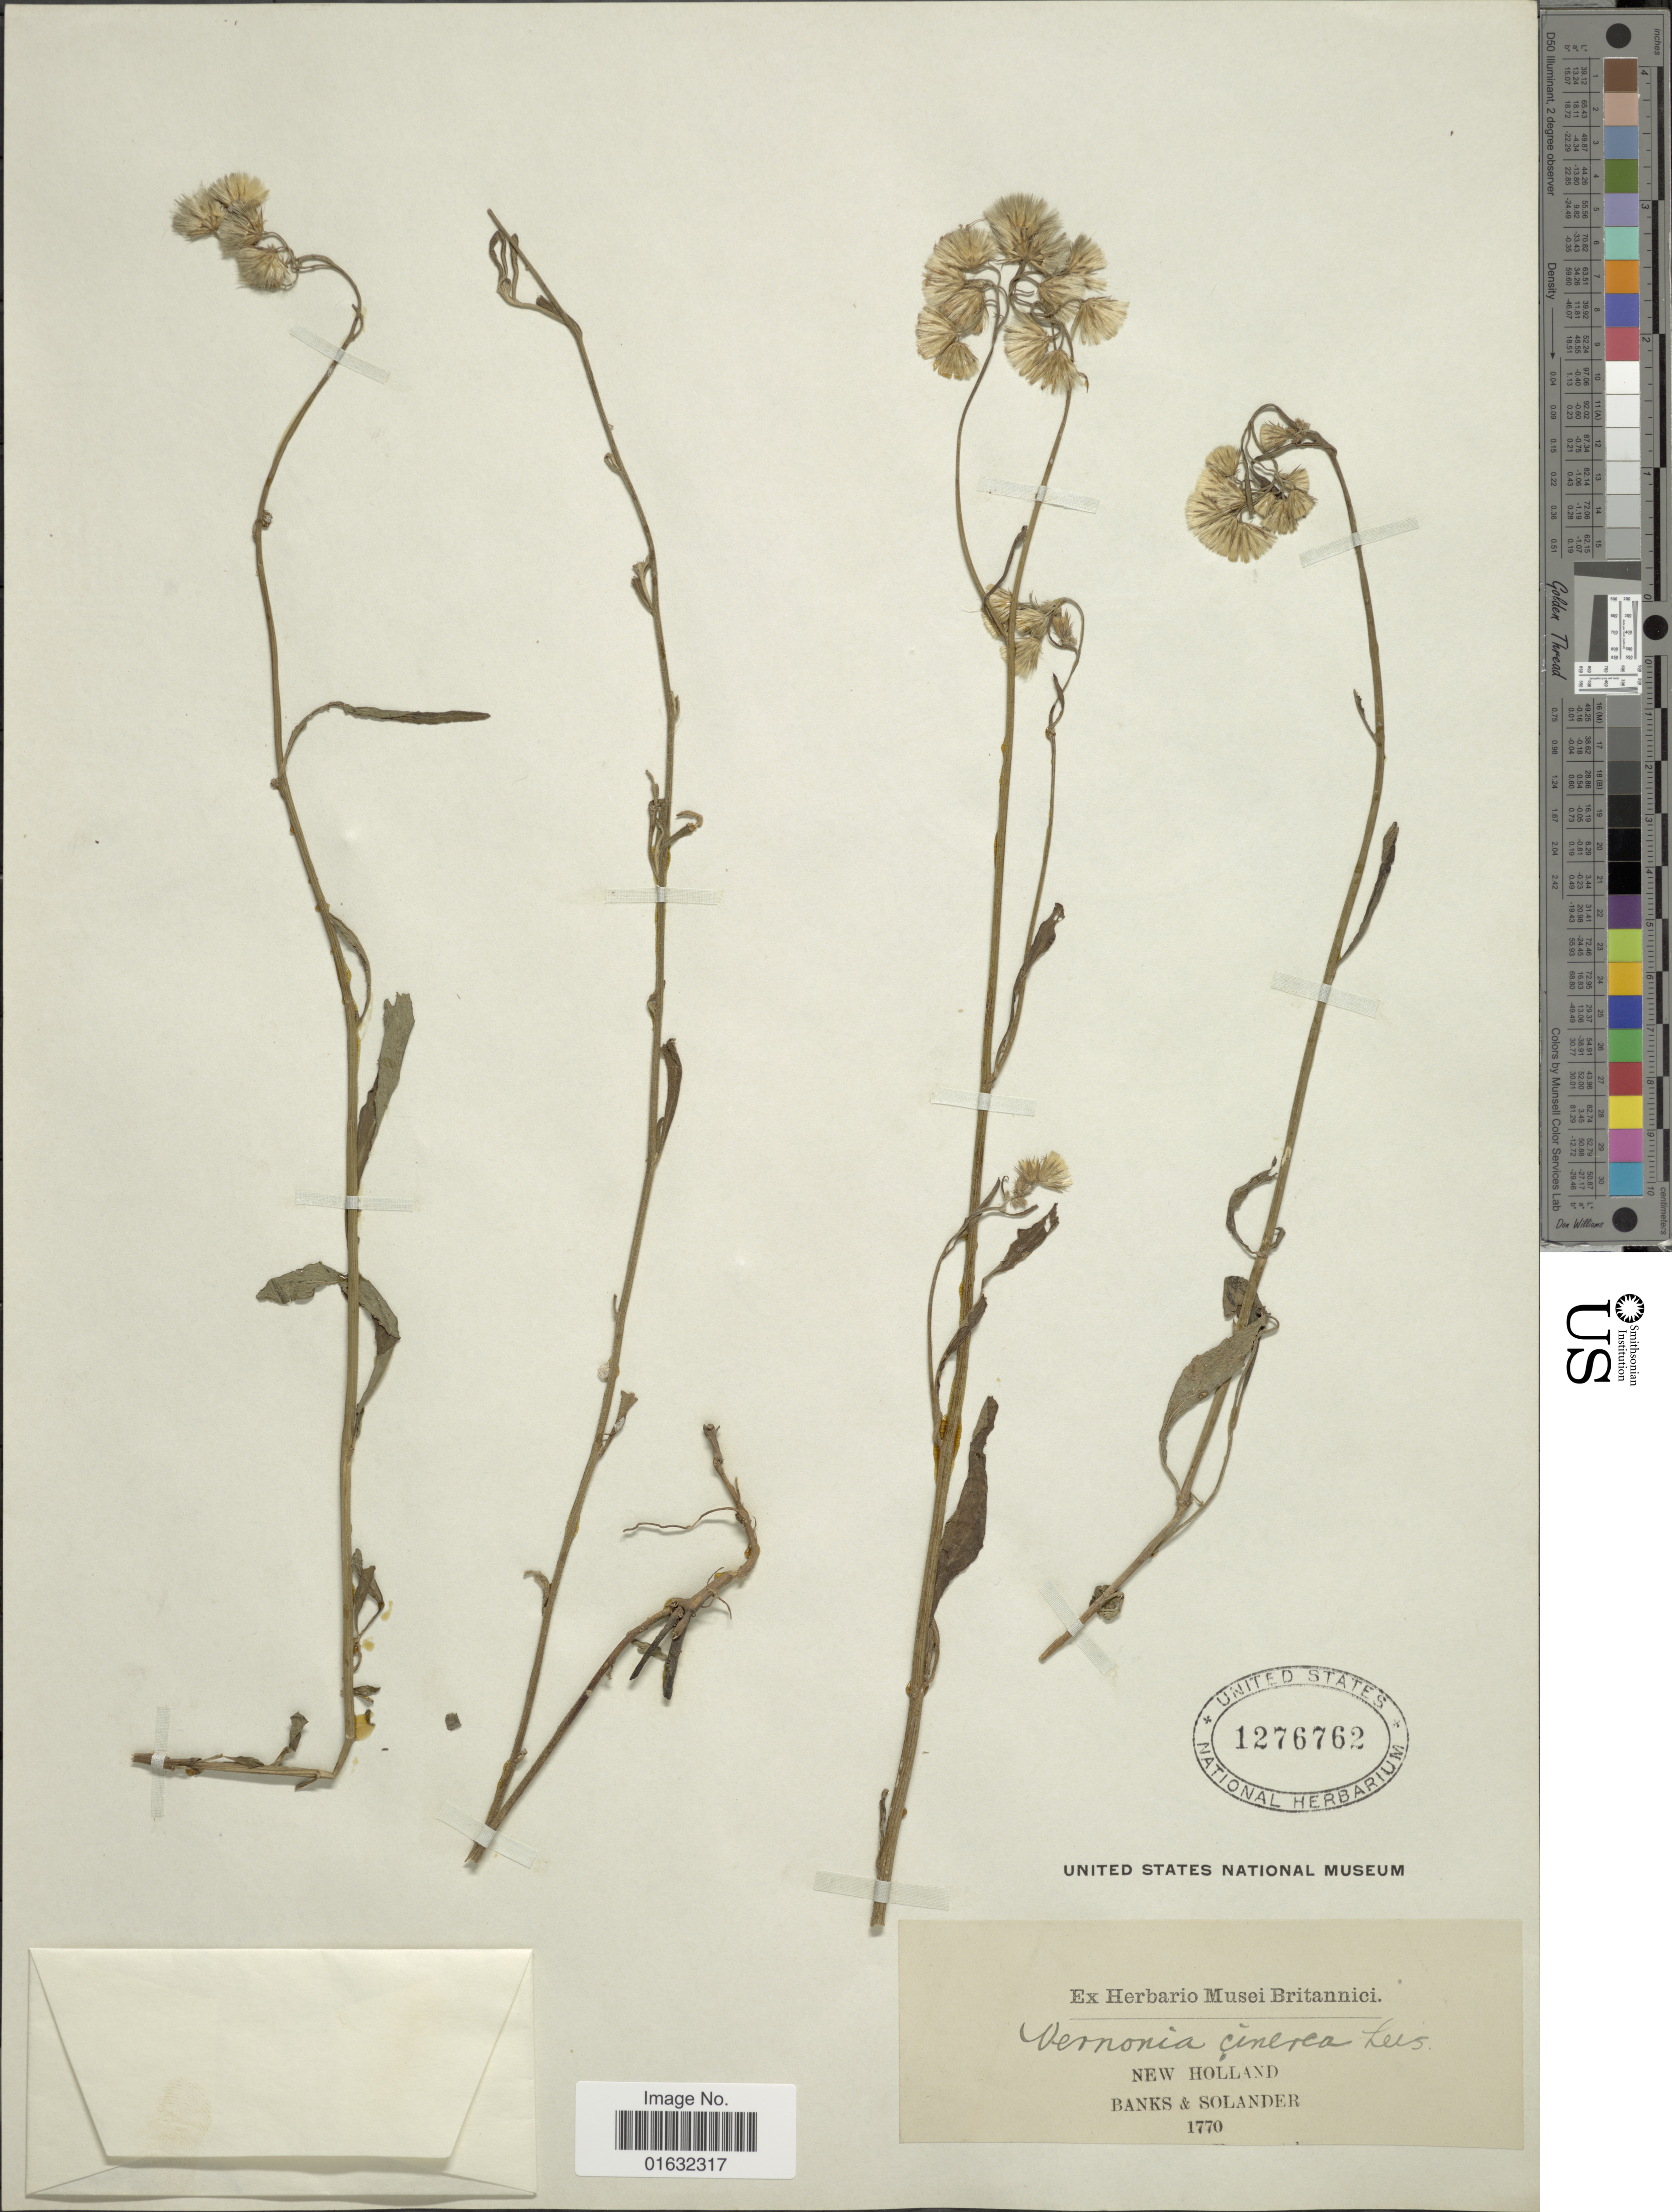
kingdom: Plantae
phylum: Tracheophyta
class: Magnoliopsida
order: Asterales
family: Asteraceae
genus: Cyanthillium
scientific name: Cyanthillium cinereum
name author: (L.) H. Rob.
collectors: -- Banks & -- Solander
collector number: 1770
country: Australia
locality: New Holland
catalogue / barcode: US 1276762